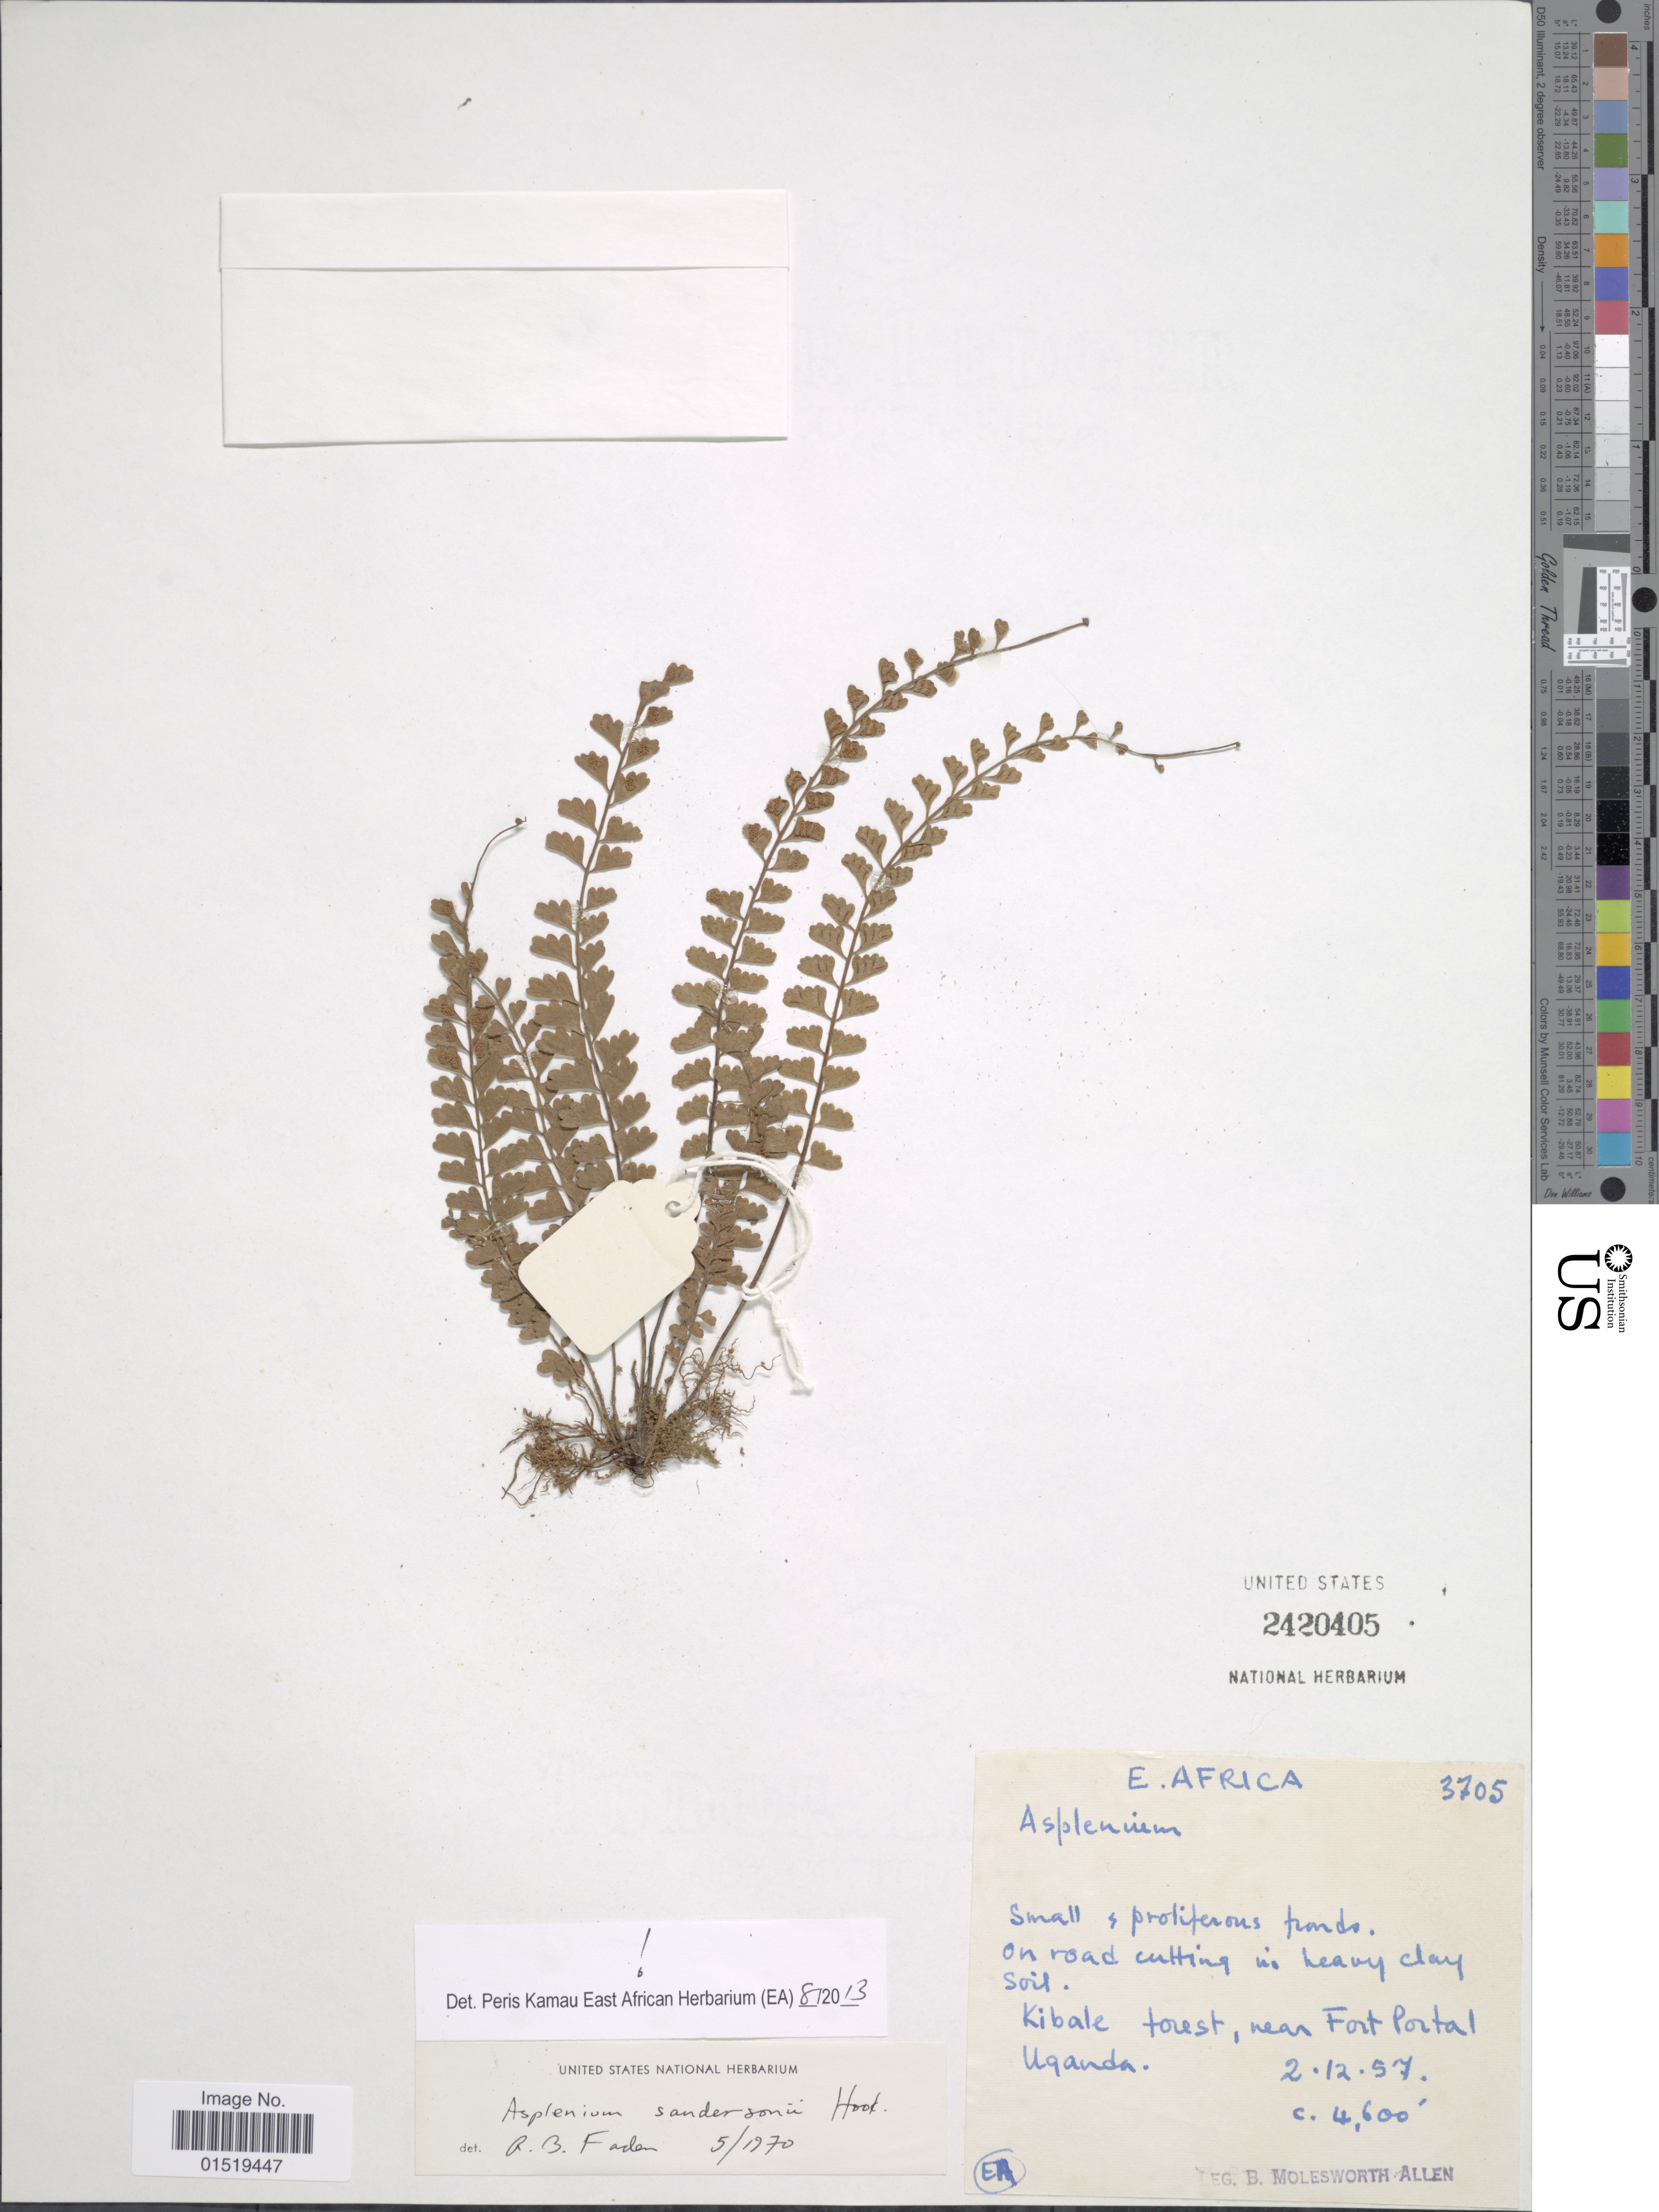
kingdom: Plantae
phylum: Tracheophyta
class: Polypodiopsida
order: Polypodiales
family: Aspleniaceae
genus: Asplenium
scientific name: Asplenium sandersonii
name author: Hook.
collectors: B. E. G. Molesworth-Allen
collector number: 3705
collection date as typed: Transcribed d/m/y: 2/12/57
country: Uganda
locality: Kibale forest, near Fort Portal.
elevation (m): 1402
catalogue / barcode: US 2420405